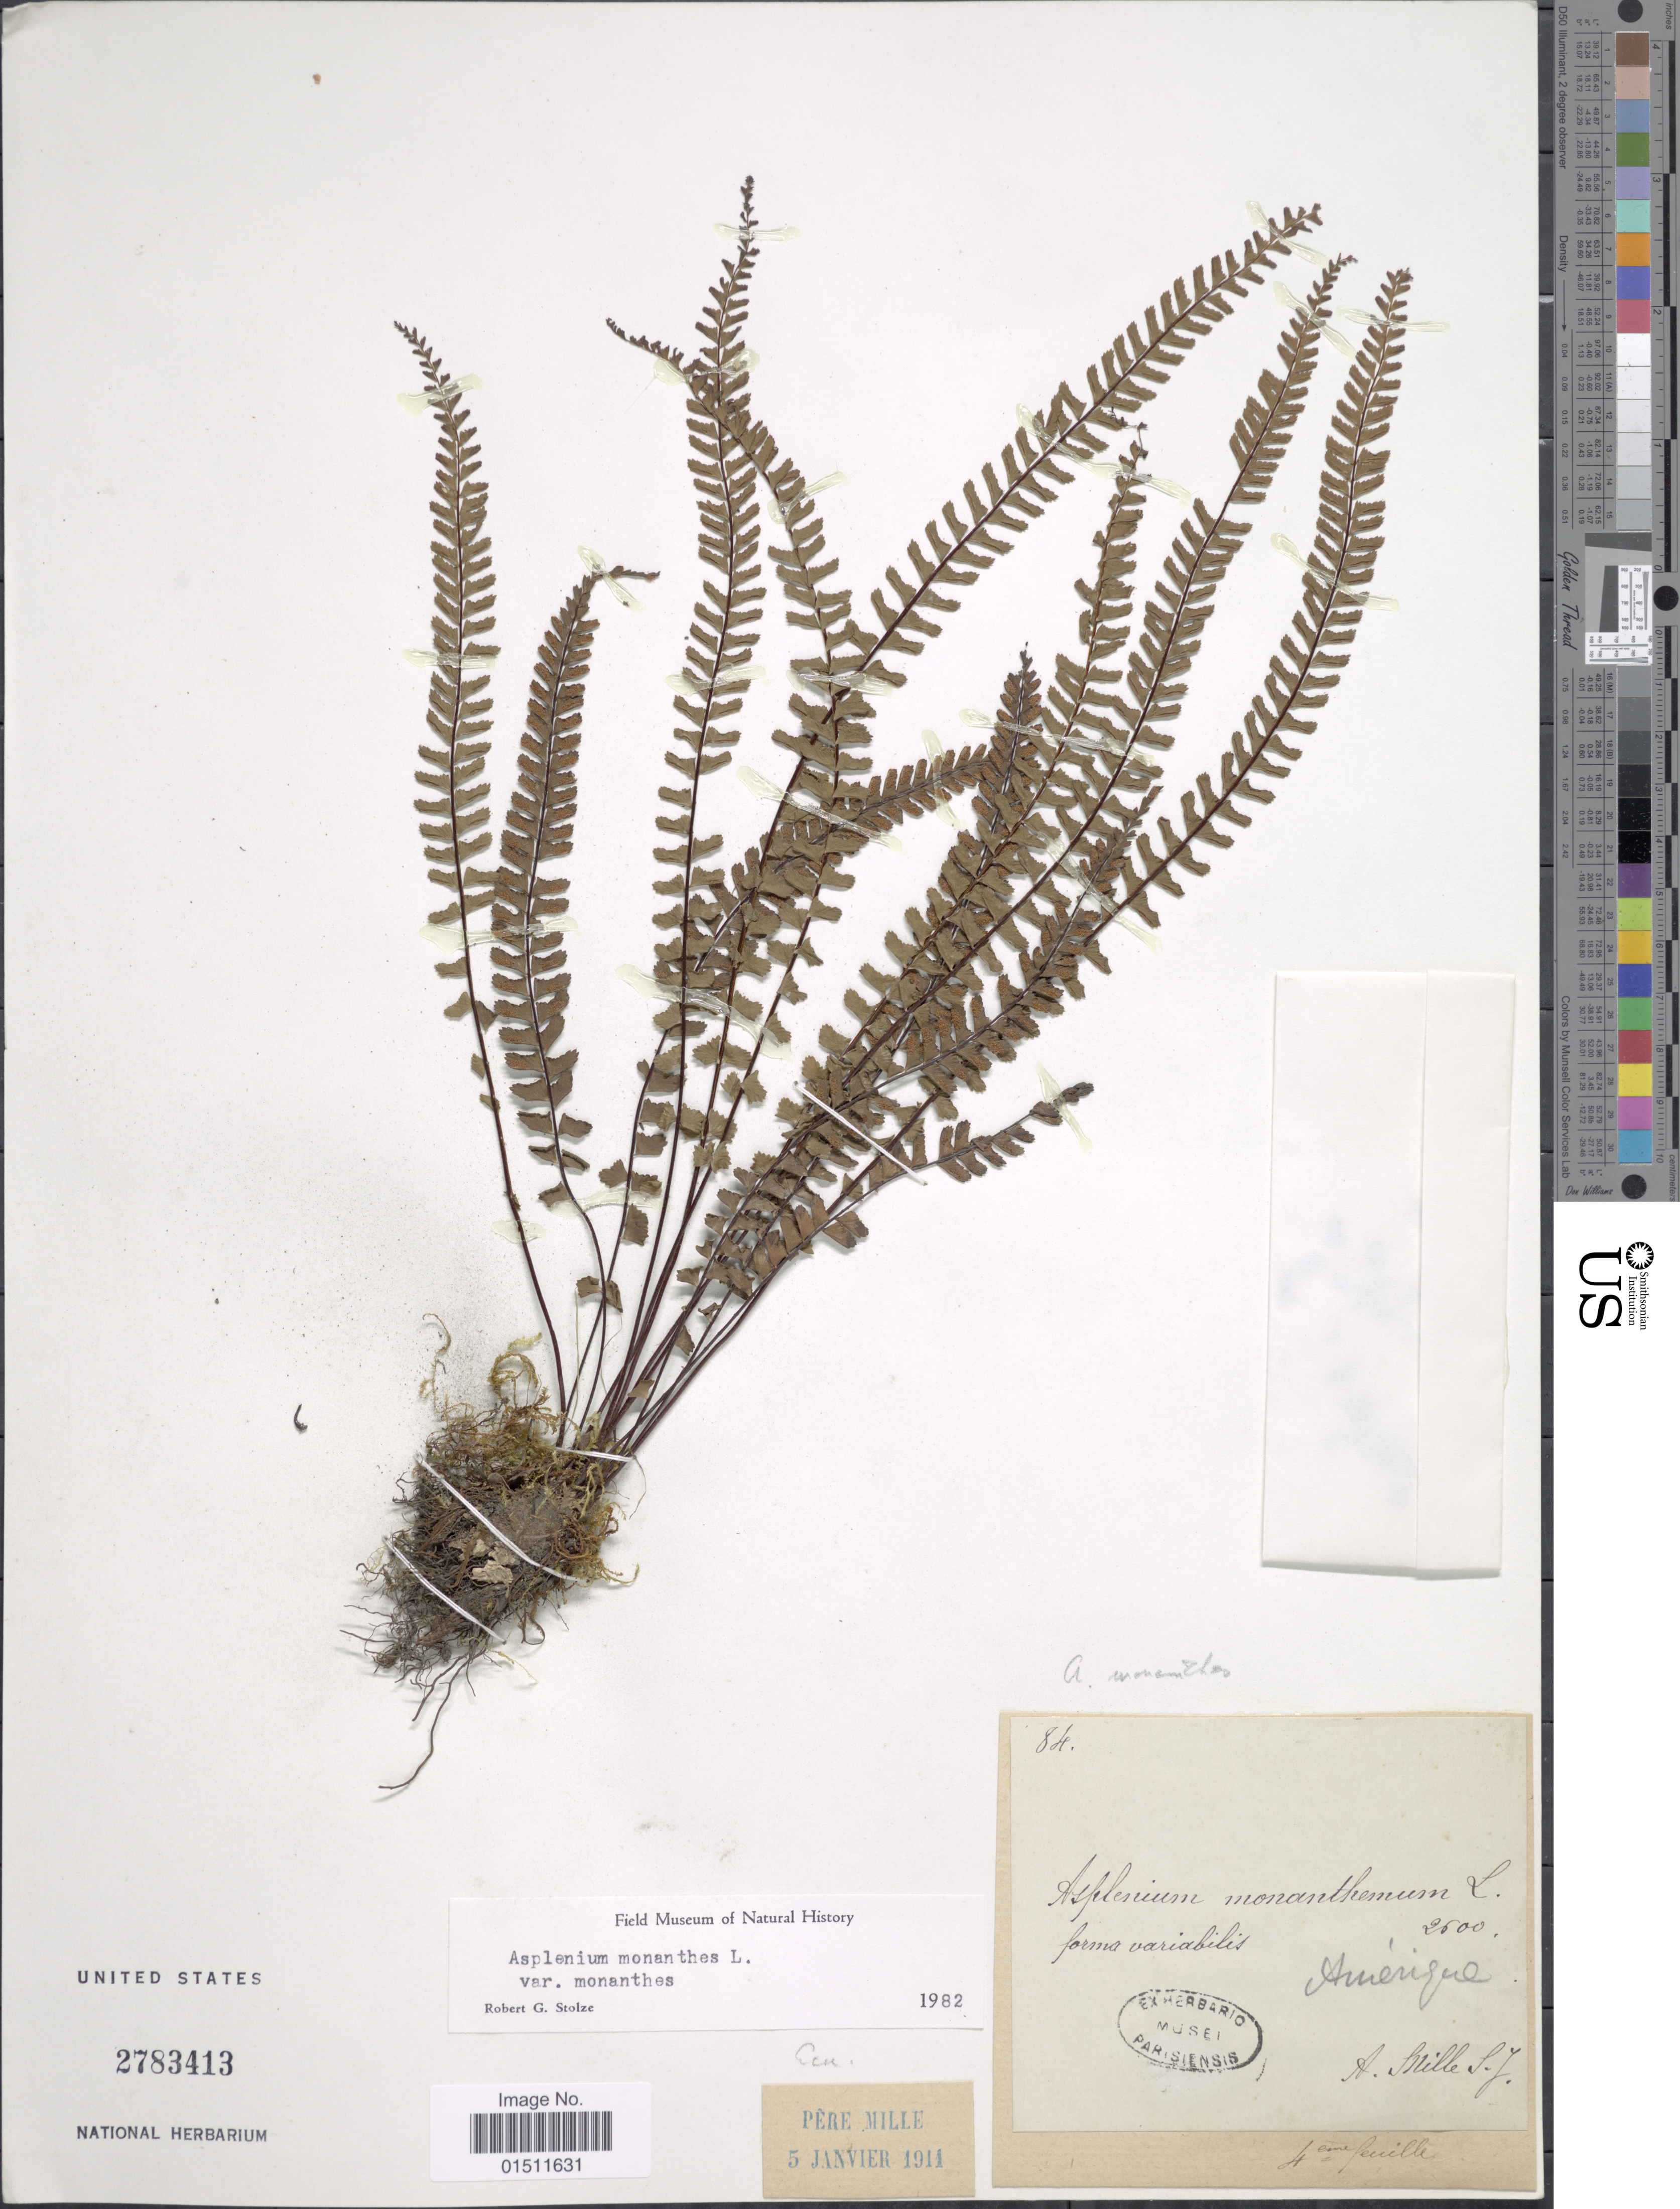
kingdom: Plantae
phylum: Tracheophyta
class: Polypodiopsida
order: Polypodiales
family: Aspleniaceae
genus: Asplenium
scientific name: Asplenium monanthes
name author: L.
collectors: A. Mille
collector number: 84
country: Ecuador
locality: Amerique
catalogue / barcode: US 2783413